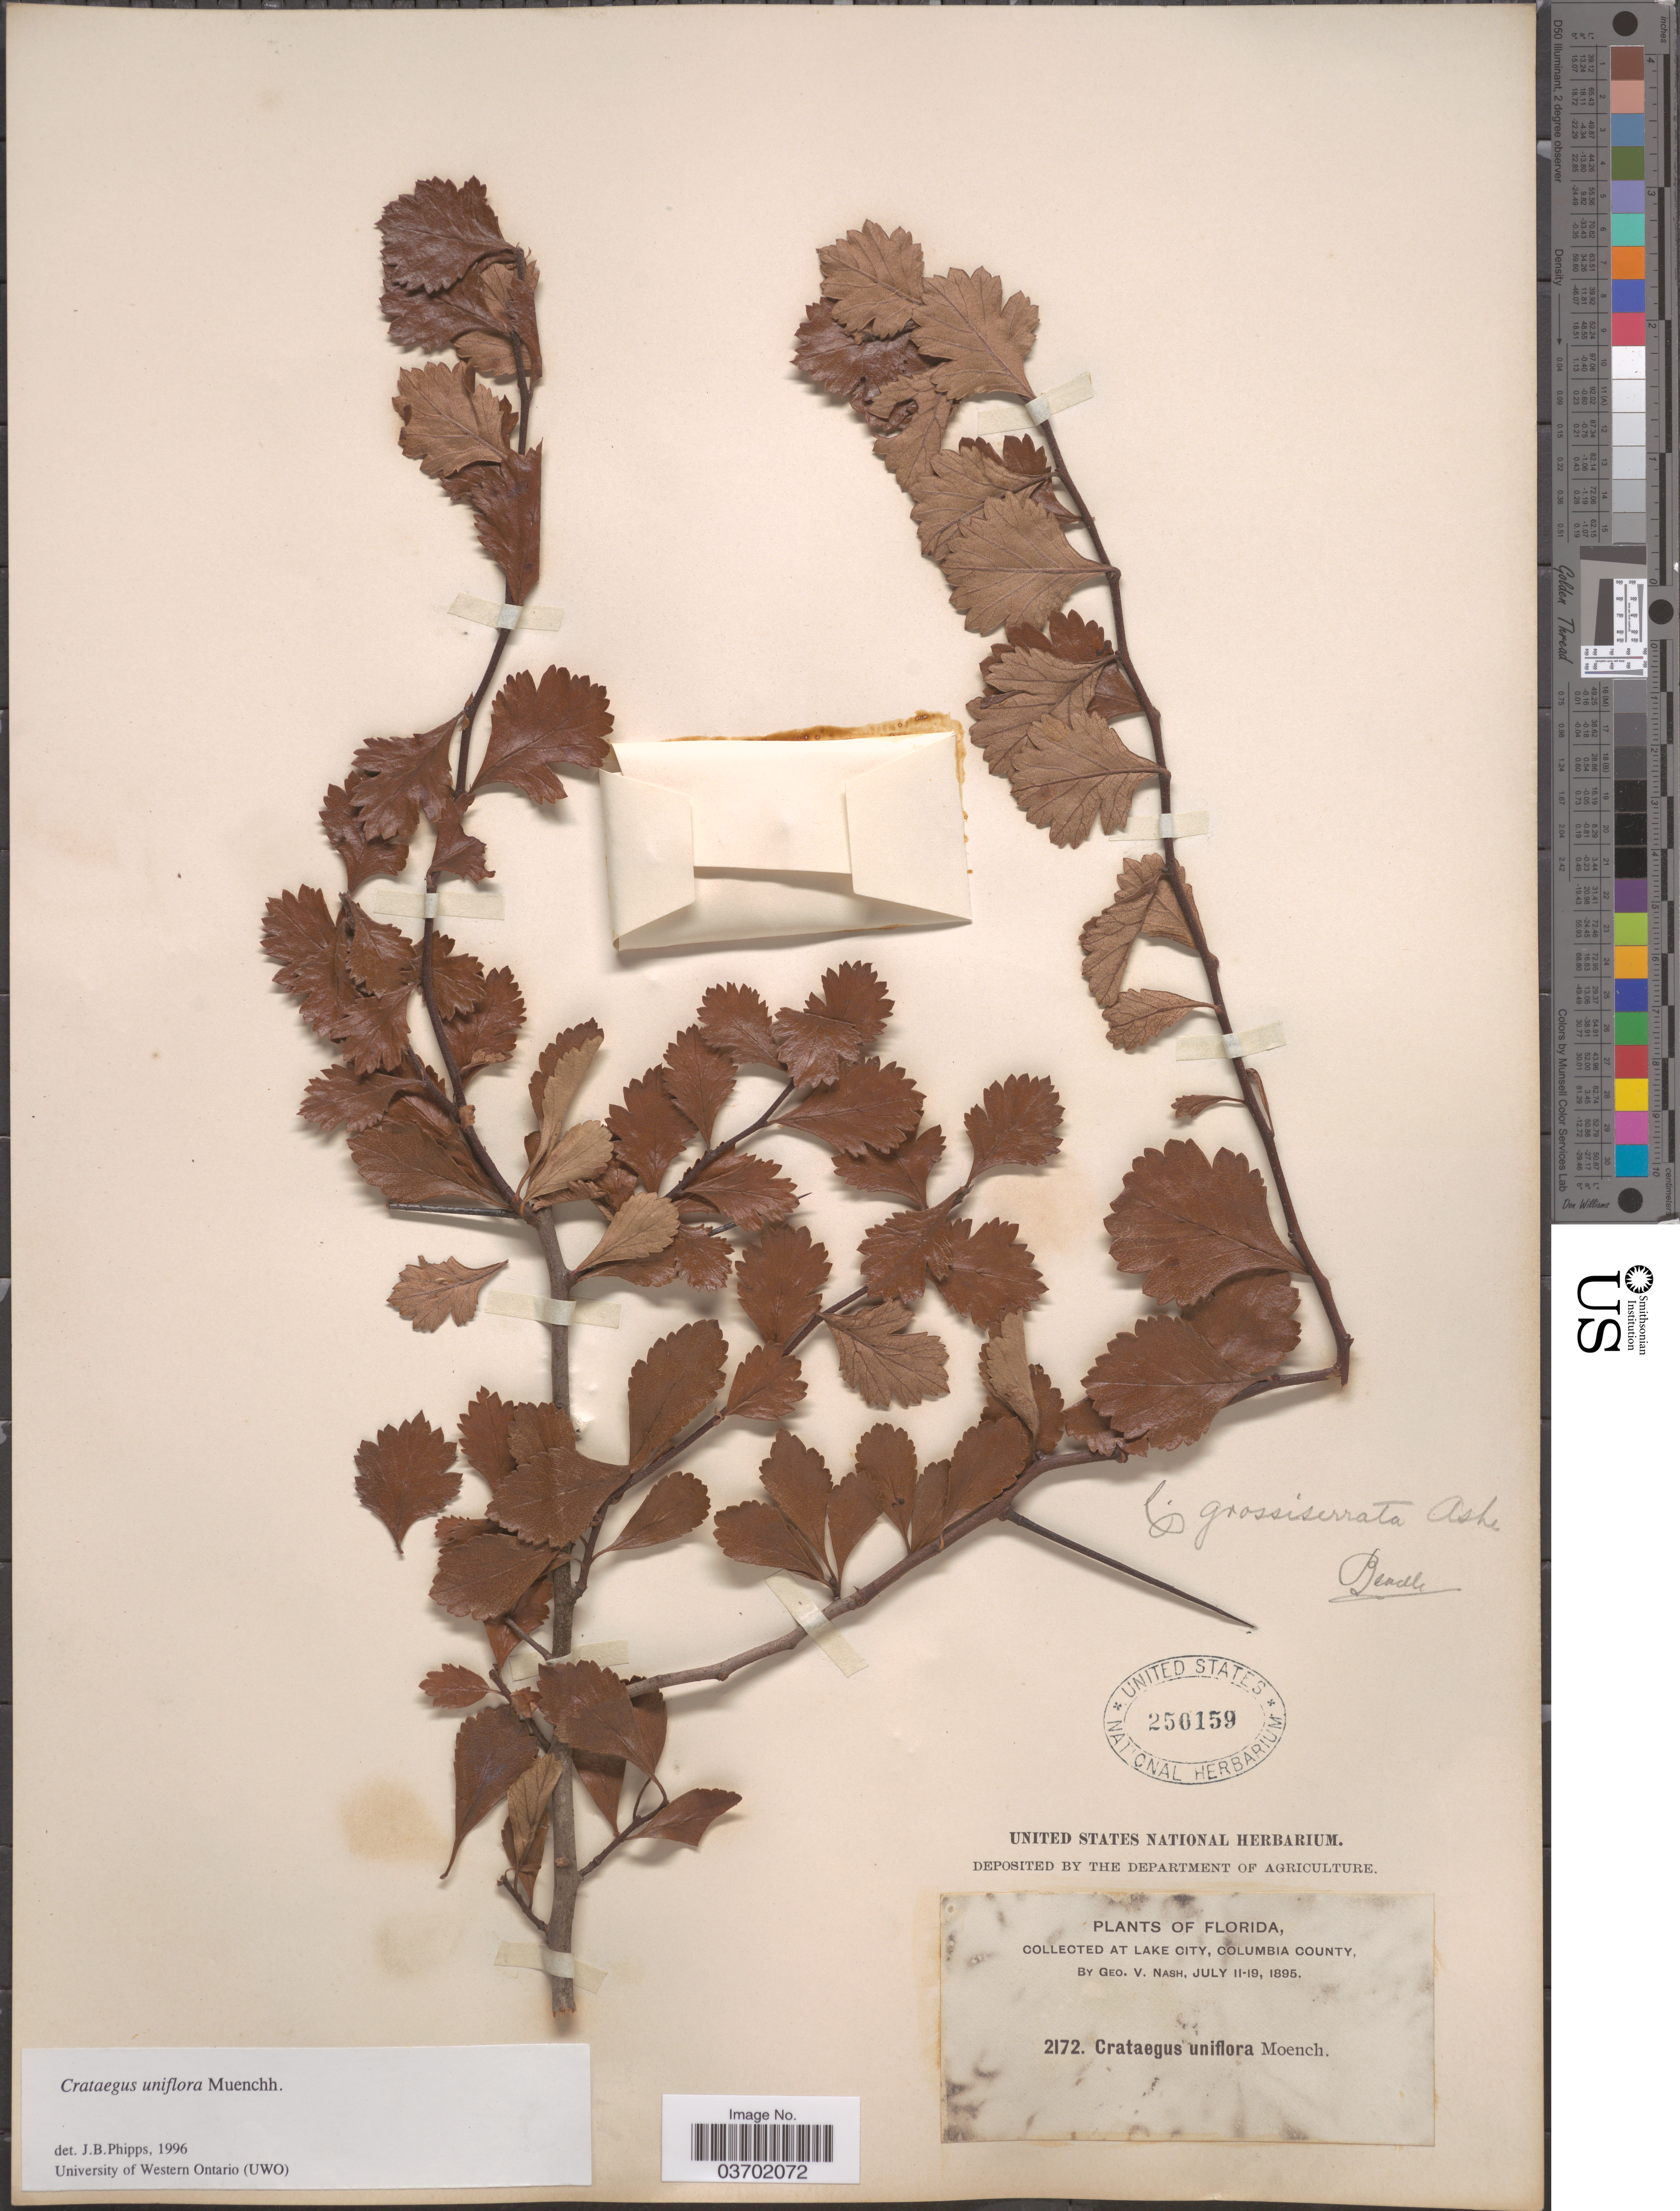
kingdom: Plantae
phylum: Tracheophyta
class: Magnoliopsida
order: Rosales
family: Rosaceae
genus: Crataegus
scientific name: Crataegus uniflora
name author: Münchh.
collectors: G. V. Nash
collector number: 2172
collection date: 1895-07-11/1895-07-19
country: United States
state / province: Florida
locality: Lake City, Columbia County.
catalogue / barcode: US 250159